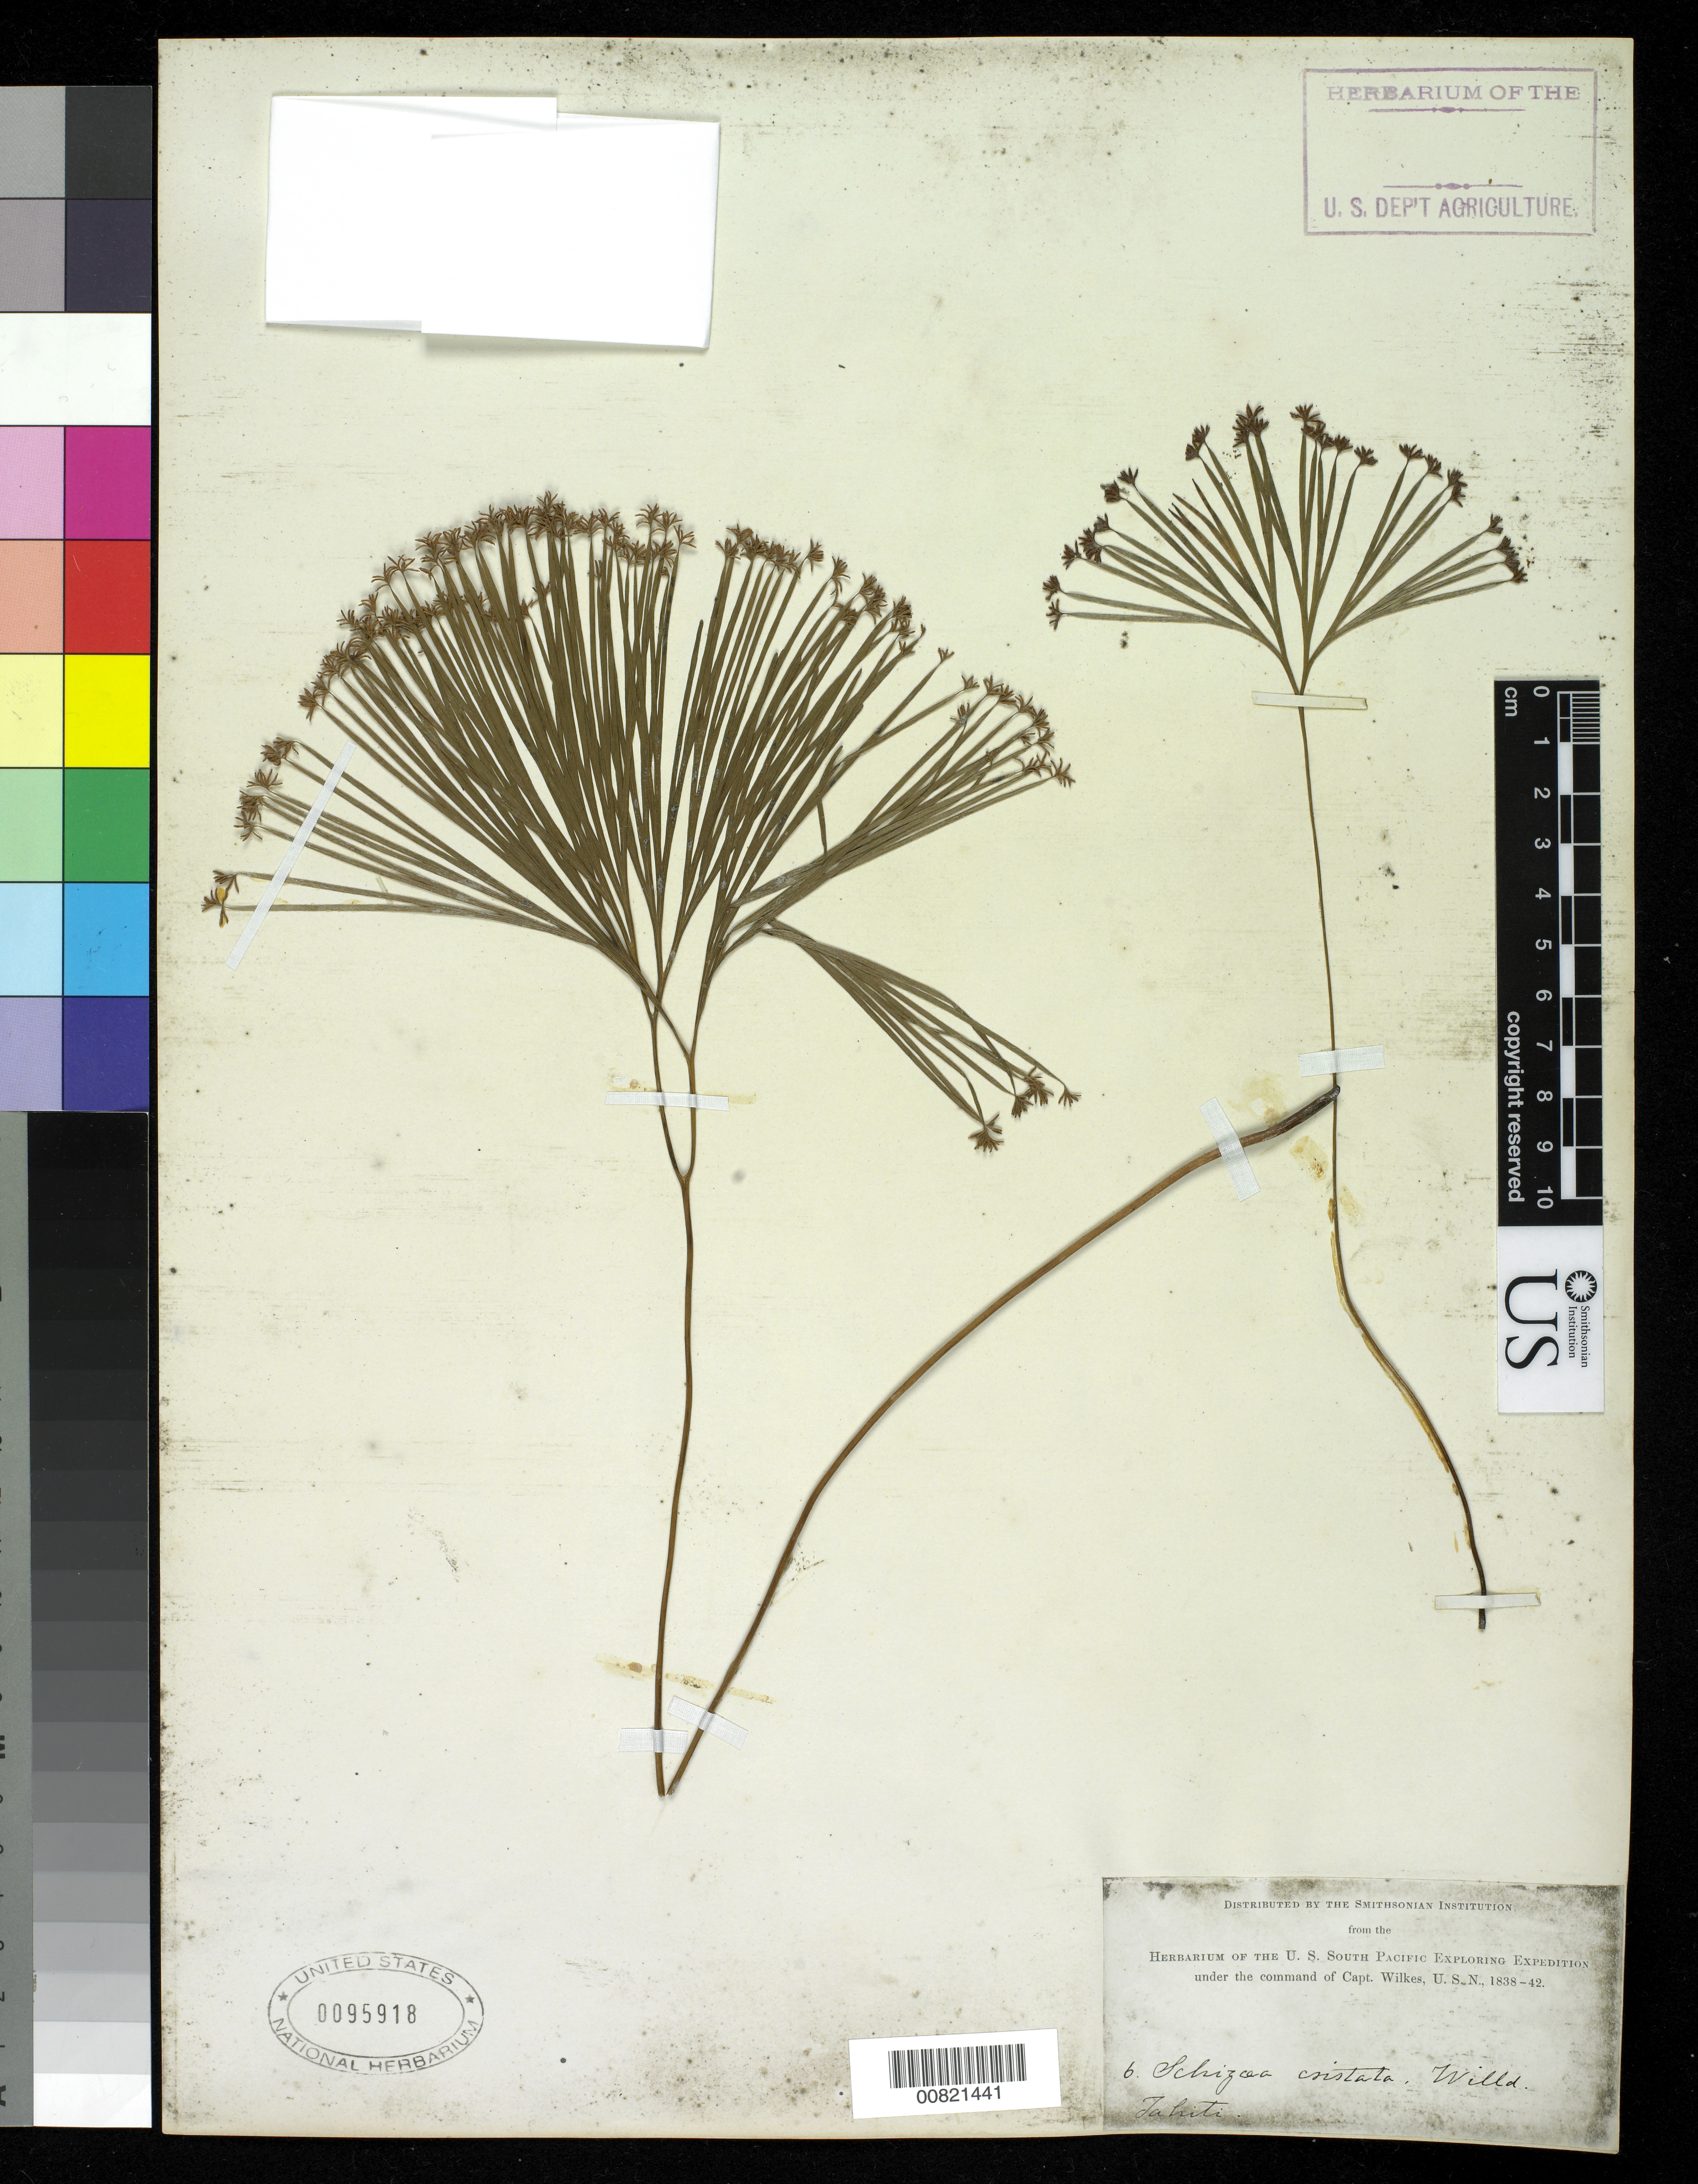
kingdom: Plantae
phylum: Tracheophyta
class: Polypodiopsida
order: Schizaeales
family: Schizaeaceae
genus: Schizaea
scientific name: Schizaea dichotoma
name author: (L.) J. Sm.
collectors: Wilkes Explor. Exped.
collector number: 6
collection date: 1838/1842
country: French Polynesia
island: Tahiti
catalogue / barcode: US 95918